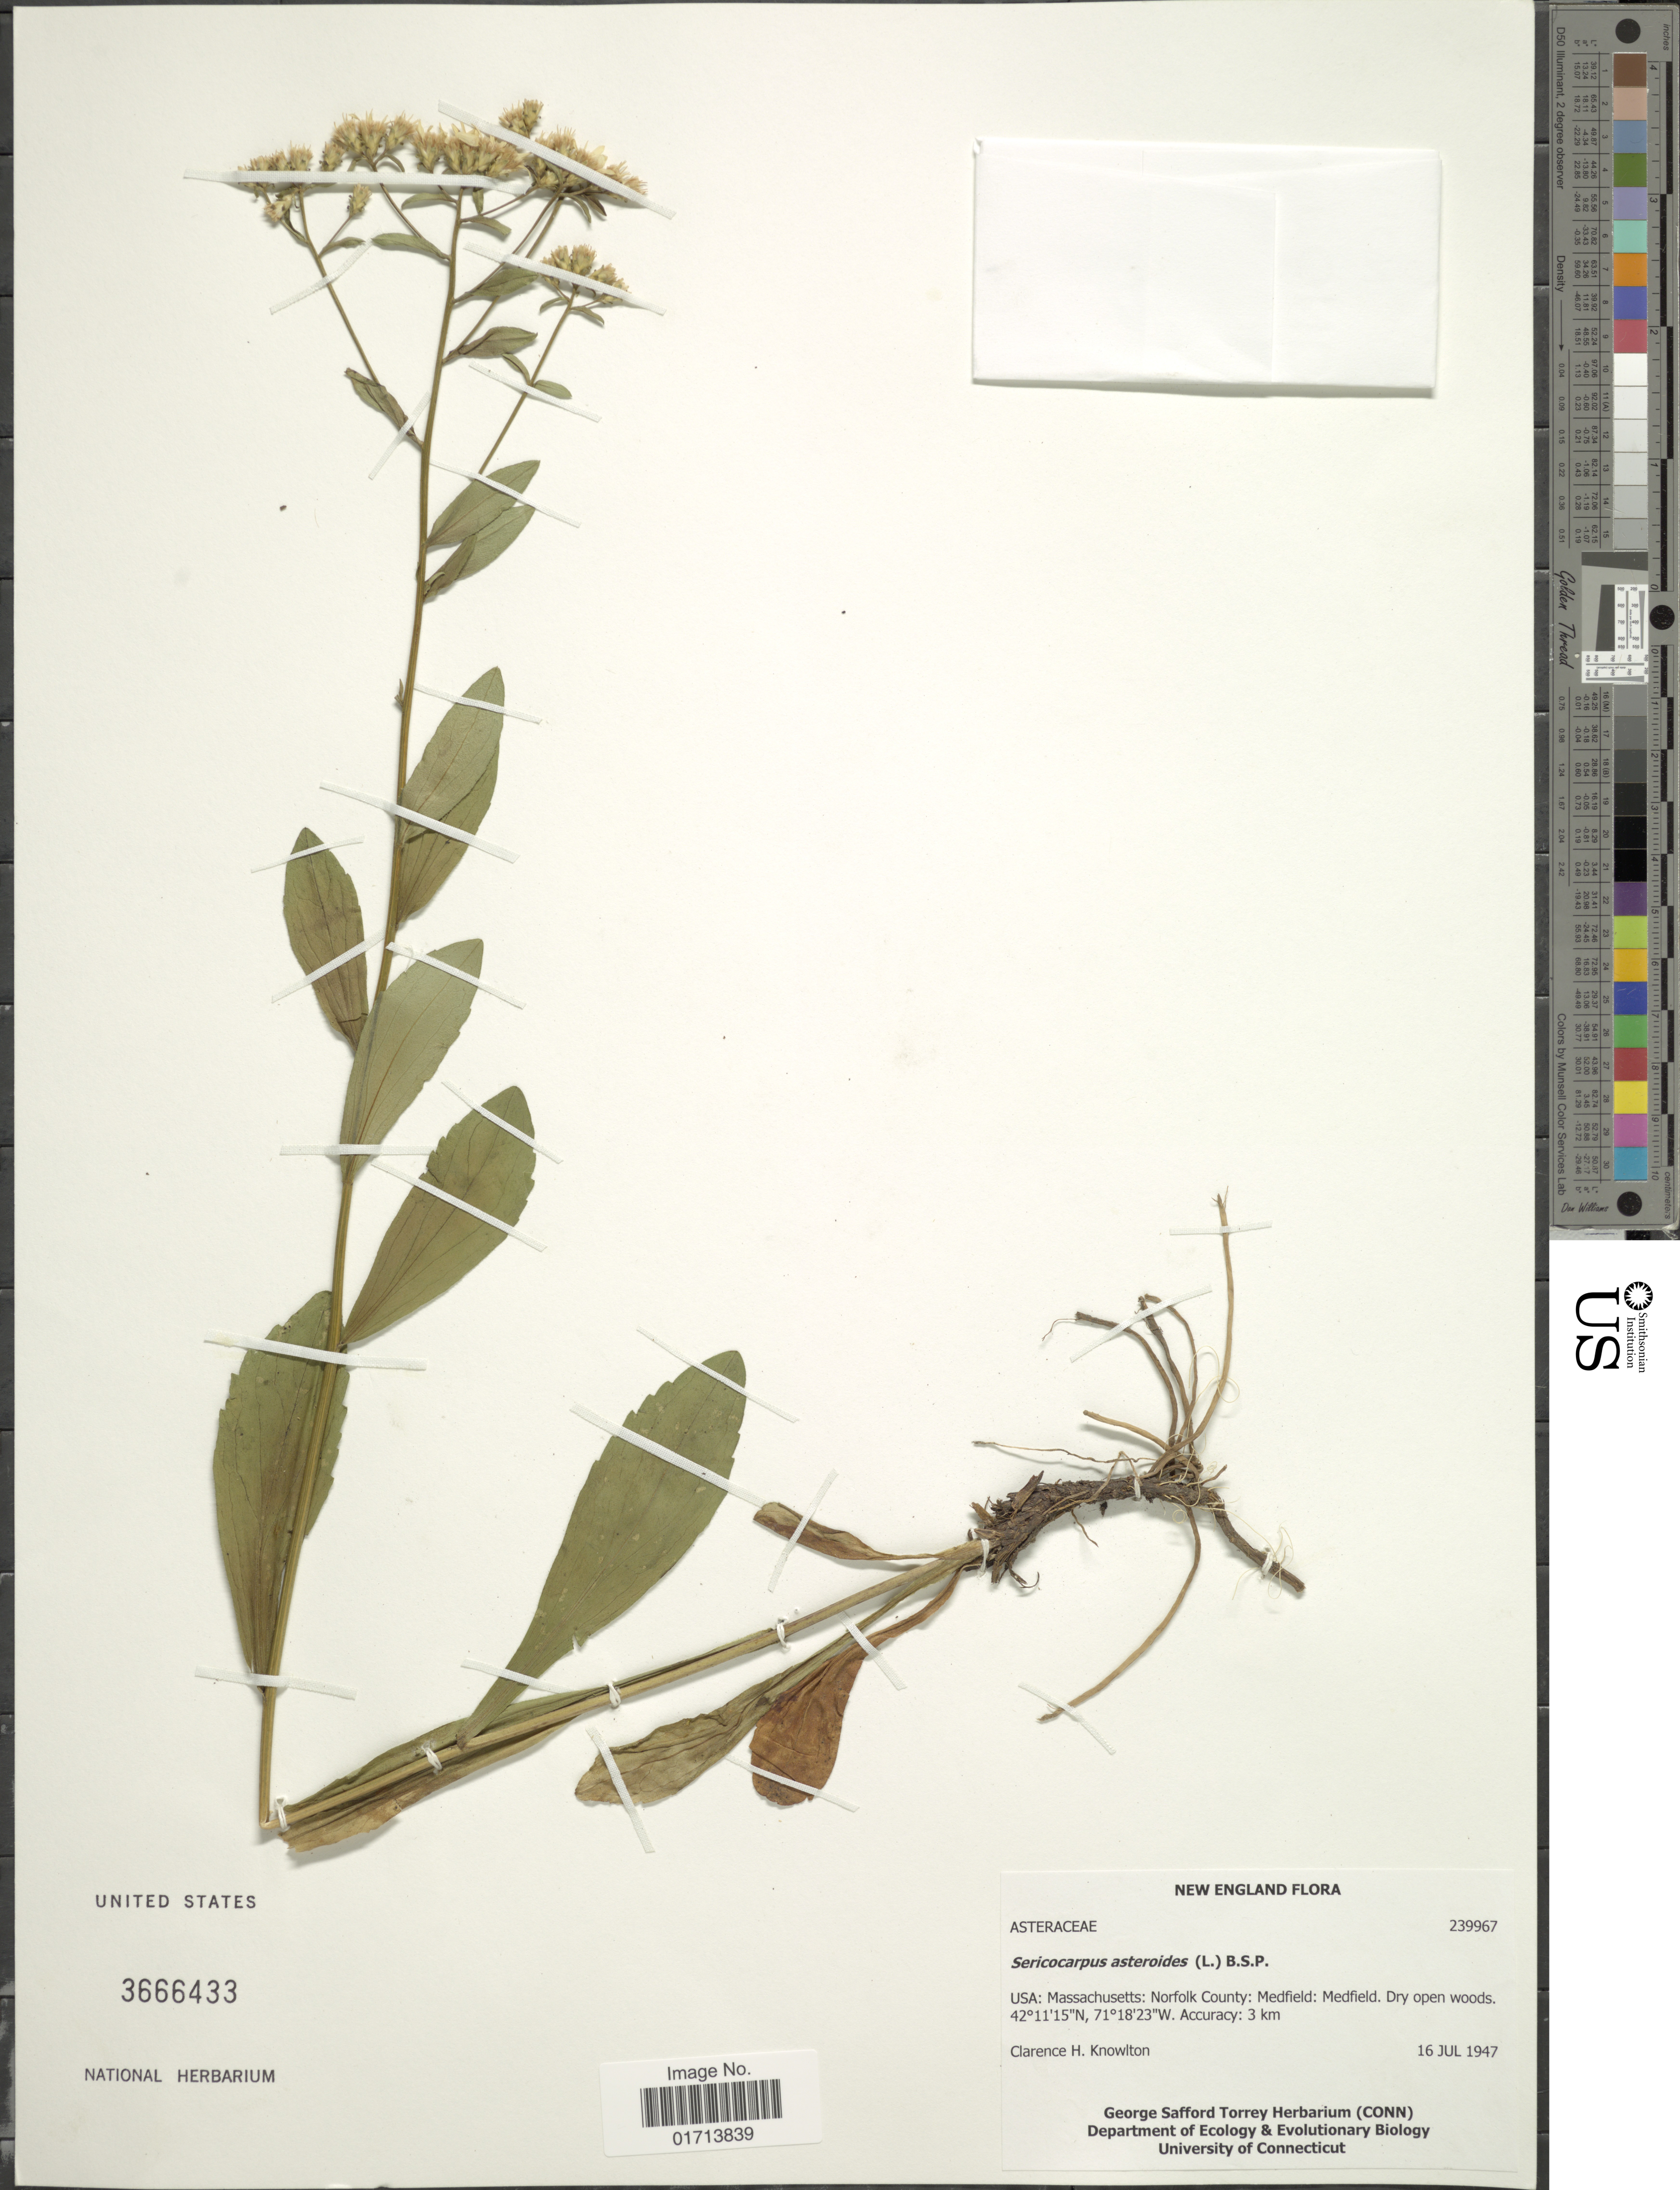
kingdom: Plantae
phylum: Tracheophyta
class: Magnoliopsida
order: Asterales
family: Asteraceae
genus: Sericocarpus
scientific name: Sericocarpus asteroides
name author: (L.) Britton, Stearns & Poggenb.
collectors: C. H. Knowlton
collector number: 239967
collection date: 1947-07-16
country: United States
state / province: Massachusetts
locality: New England, Norfolk County: Medfield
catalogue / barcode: US 3666433